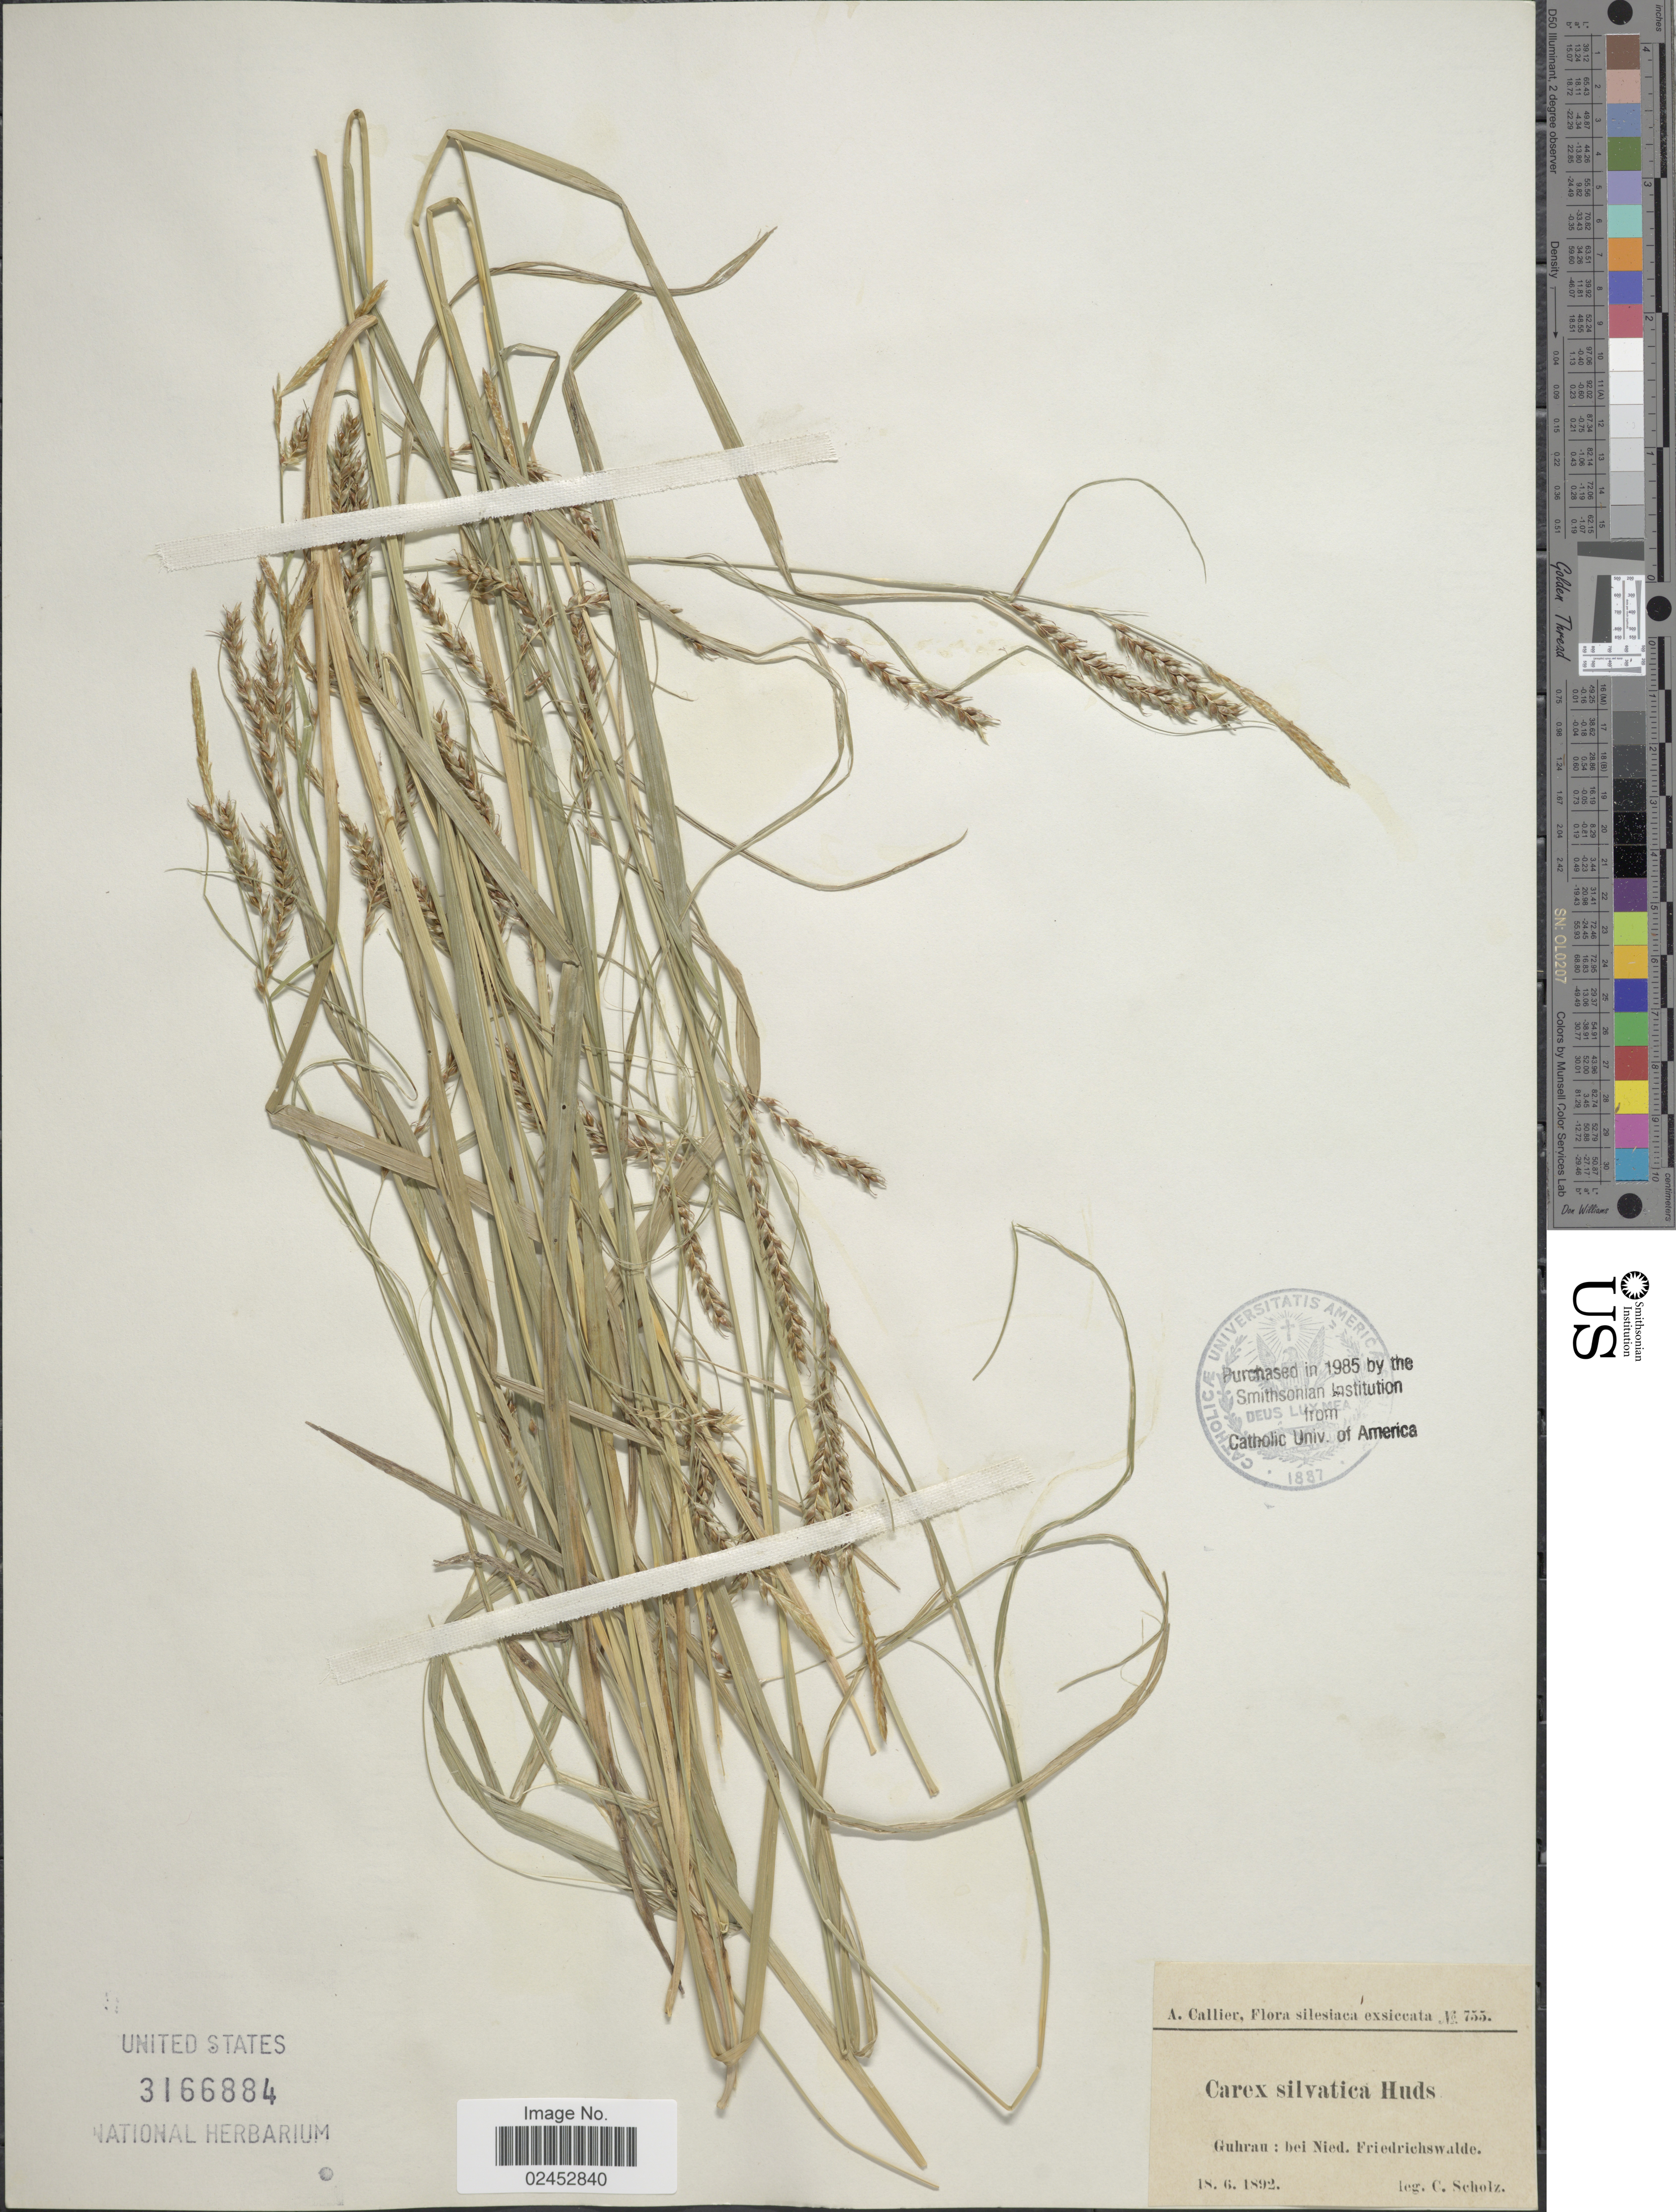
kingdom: Plantae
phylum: Tracheophyta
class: Liliopsida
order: Poales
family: Cyperaceae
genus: Carex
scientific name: Carex sylvatica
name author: Huds.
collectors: C. Scholz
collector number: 755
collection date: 1892-06-18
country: Germany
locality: Silesiaca, Guhrau: bei Nied. Friedrichswalde.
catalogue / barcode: US 3166884